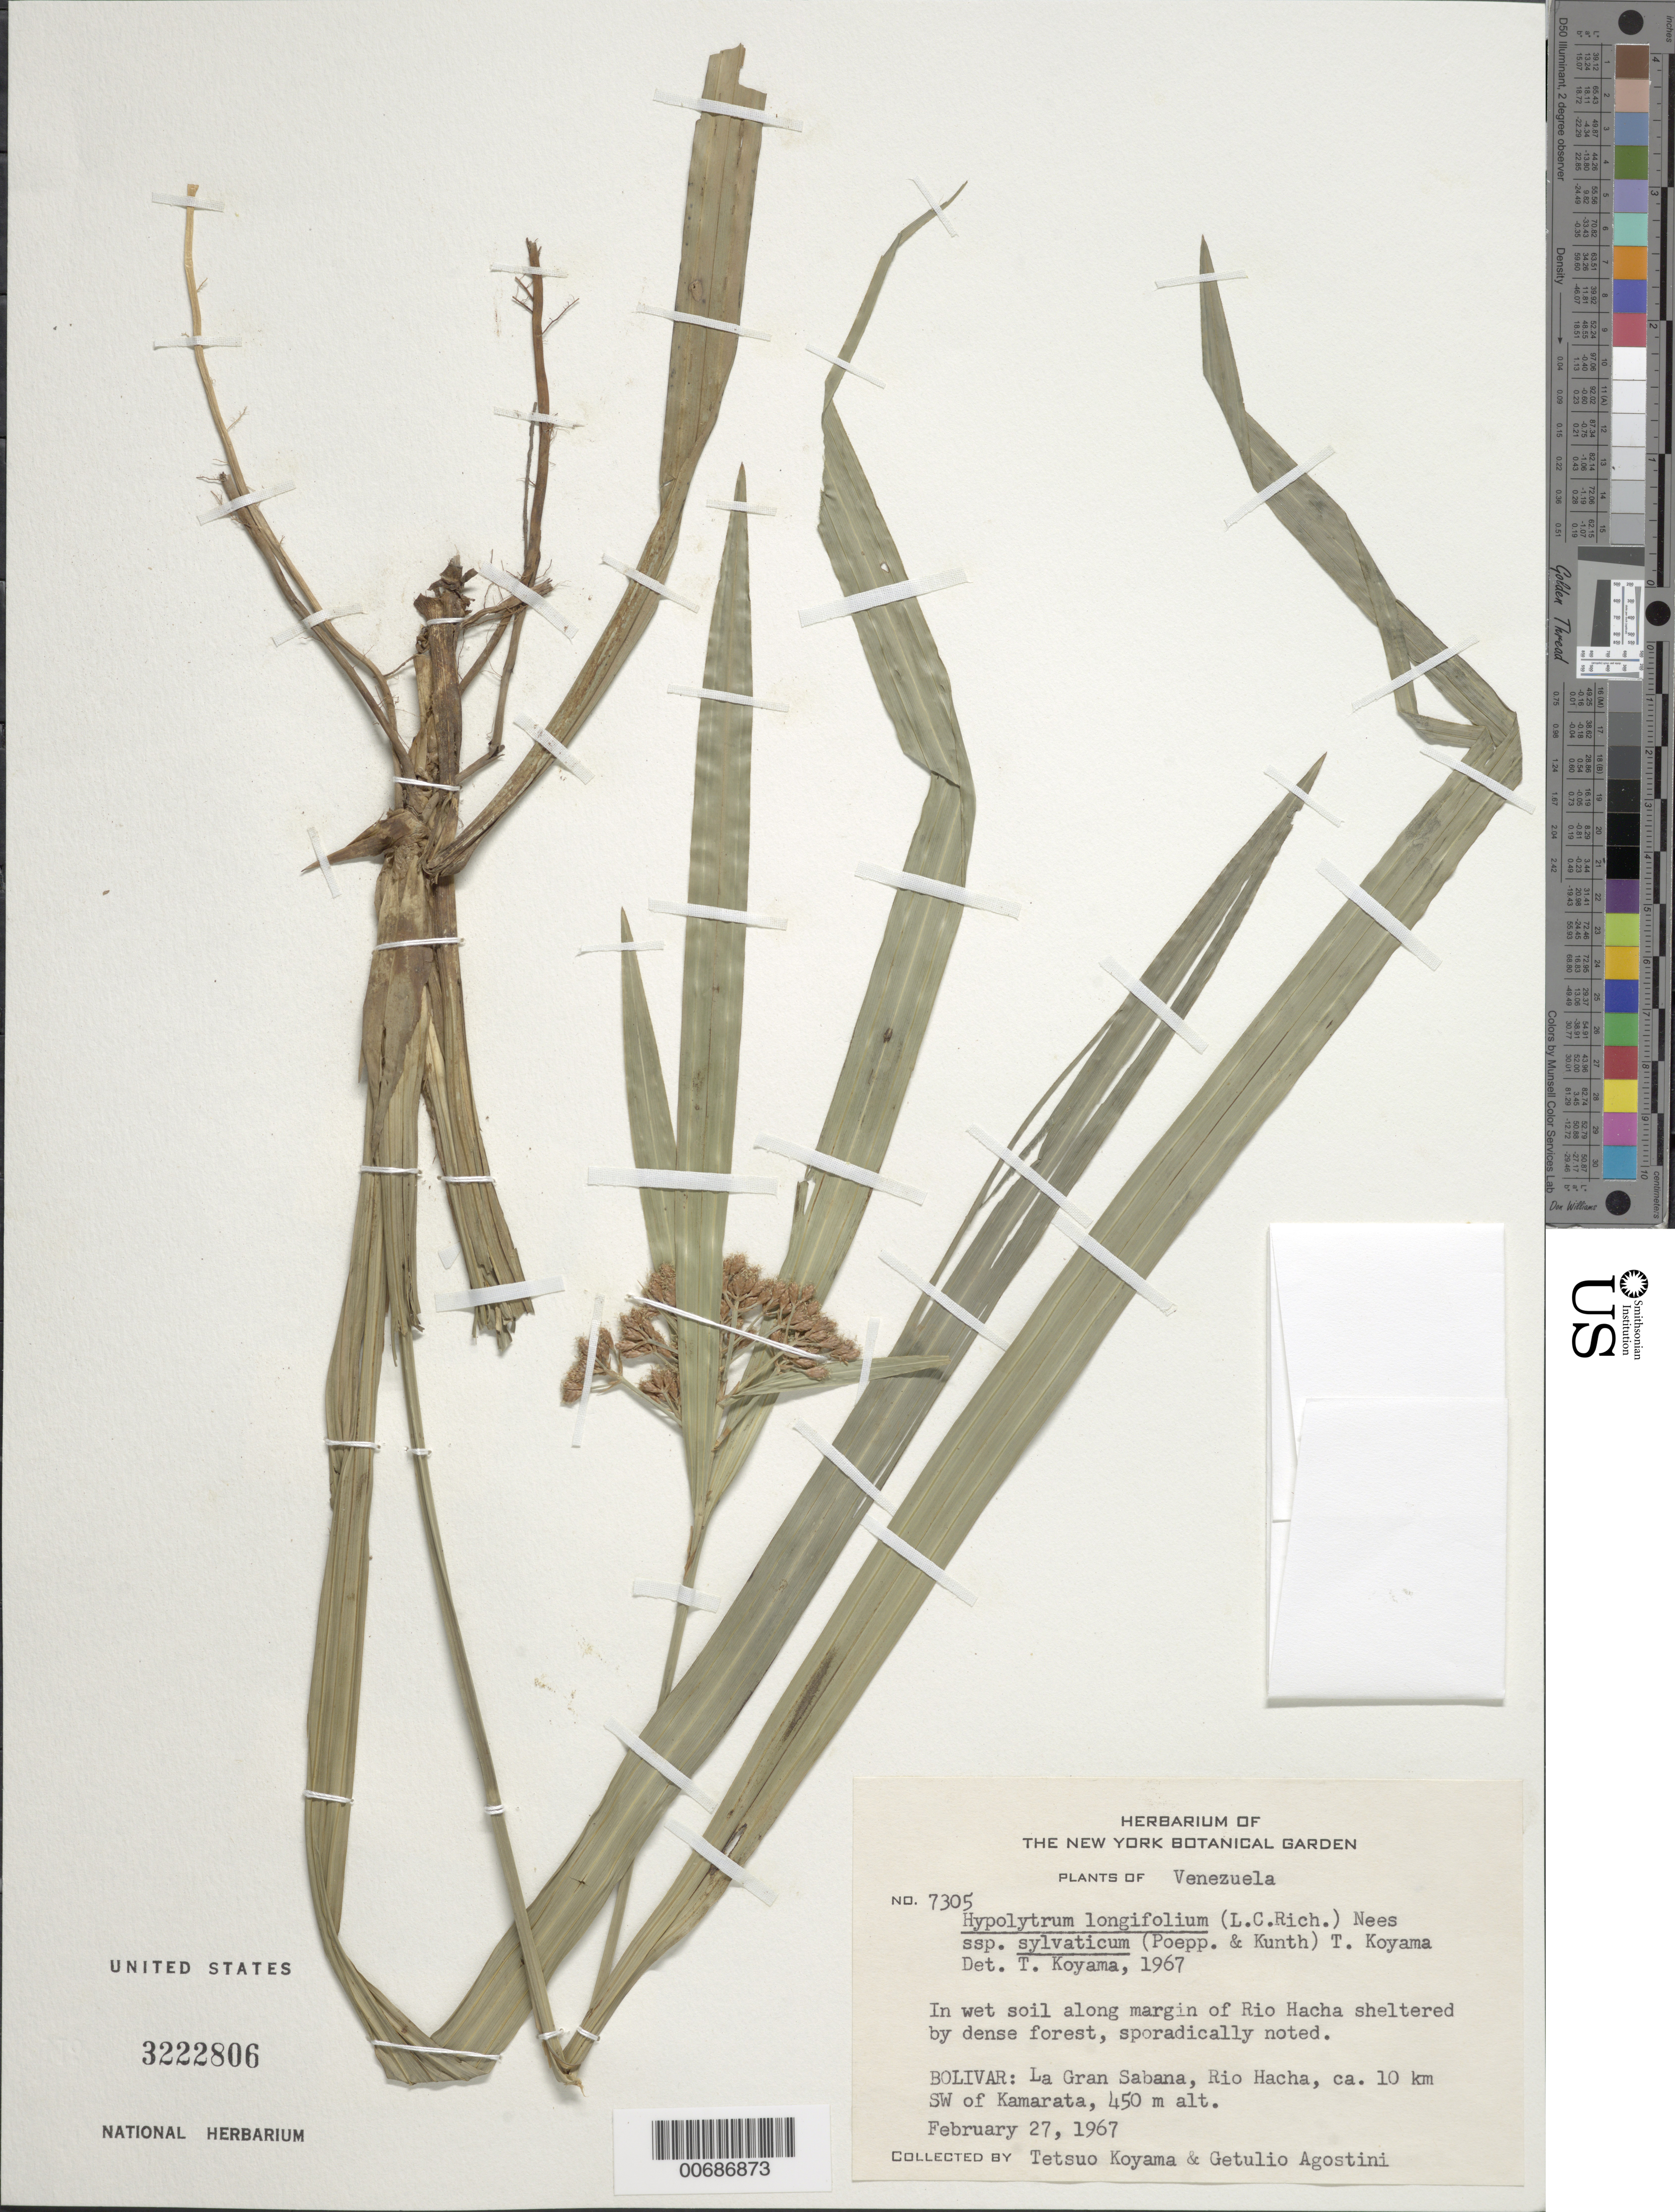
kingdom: Plantae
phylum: Tracheophyta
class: Liliopsida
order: Poales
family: Cyperaceae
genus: Hypolytrum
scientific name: Hypolytrum longifolium subsp. sylvaticum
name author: (Poepp. ex Kunth) T. Koyama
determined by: Koyama, Tetsuo M.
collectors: T. Koyama & G. Agostini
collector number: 7305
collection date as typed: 27-Feb-67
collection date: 1967-02-27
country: Venezuela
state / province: Bolívar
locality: La Gran Sabana, Río Hacha, ca. 10 km SW of Kamarata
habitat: In wet soil along margin of Rio Hacha sheltered by dense forest.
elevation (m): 450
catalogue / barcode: US 3222806